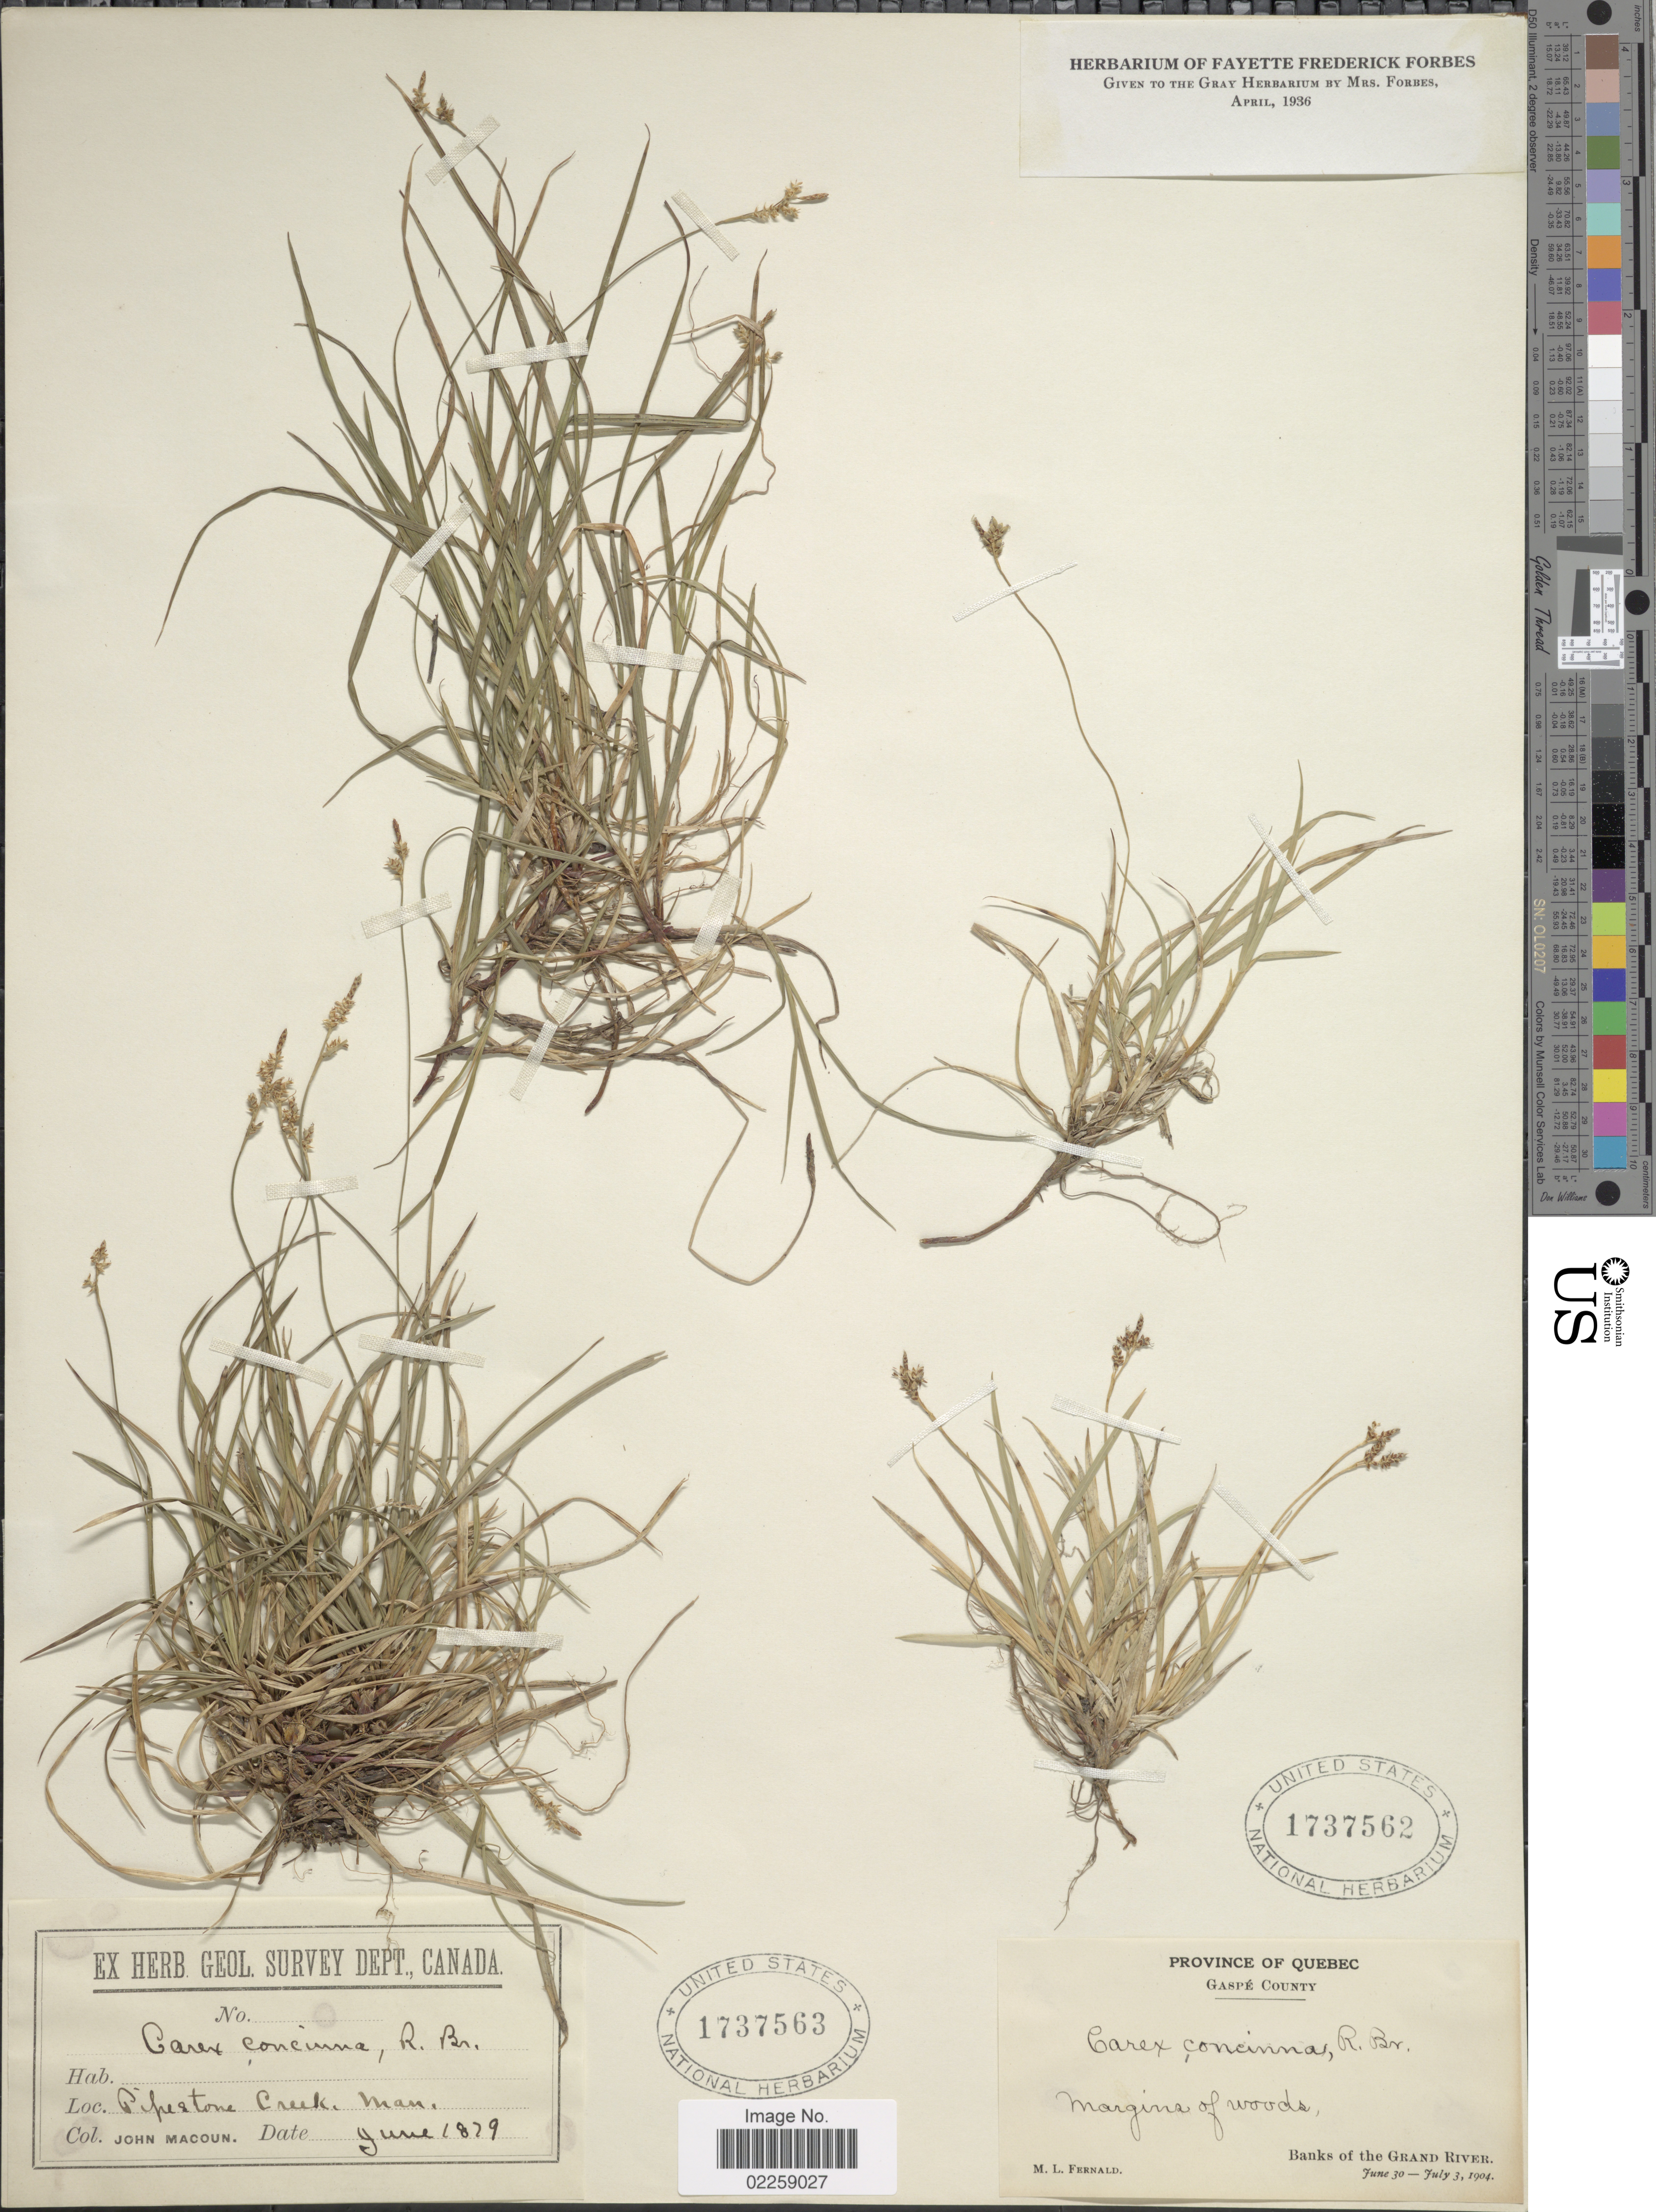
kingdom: Plantae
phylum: Tracheophyta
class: Liliopsida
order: Poales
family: Cyperaceae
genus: Carex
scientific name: Carex concinna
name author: R. Br.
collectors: M. L. Fernald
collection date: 1904-06-03/1904-07-03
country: Canada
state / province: Quebec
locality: Province of Quebec. Gapse County. Margins of woods, Banks of the Grand River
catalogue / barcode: US 1737562-2